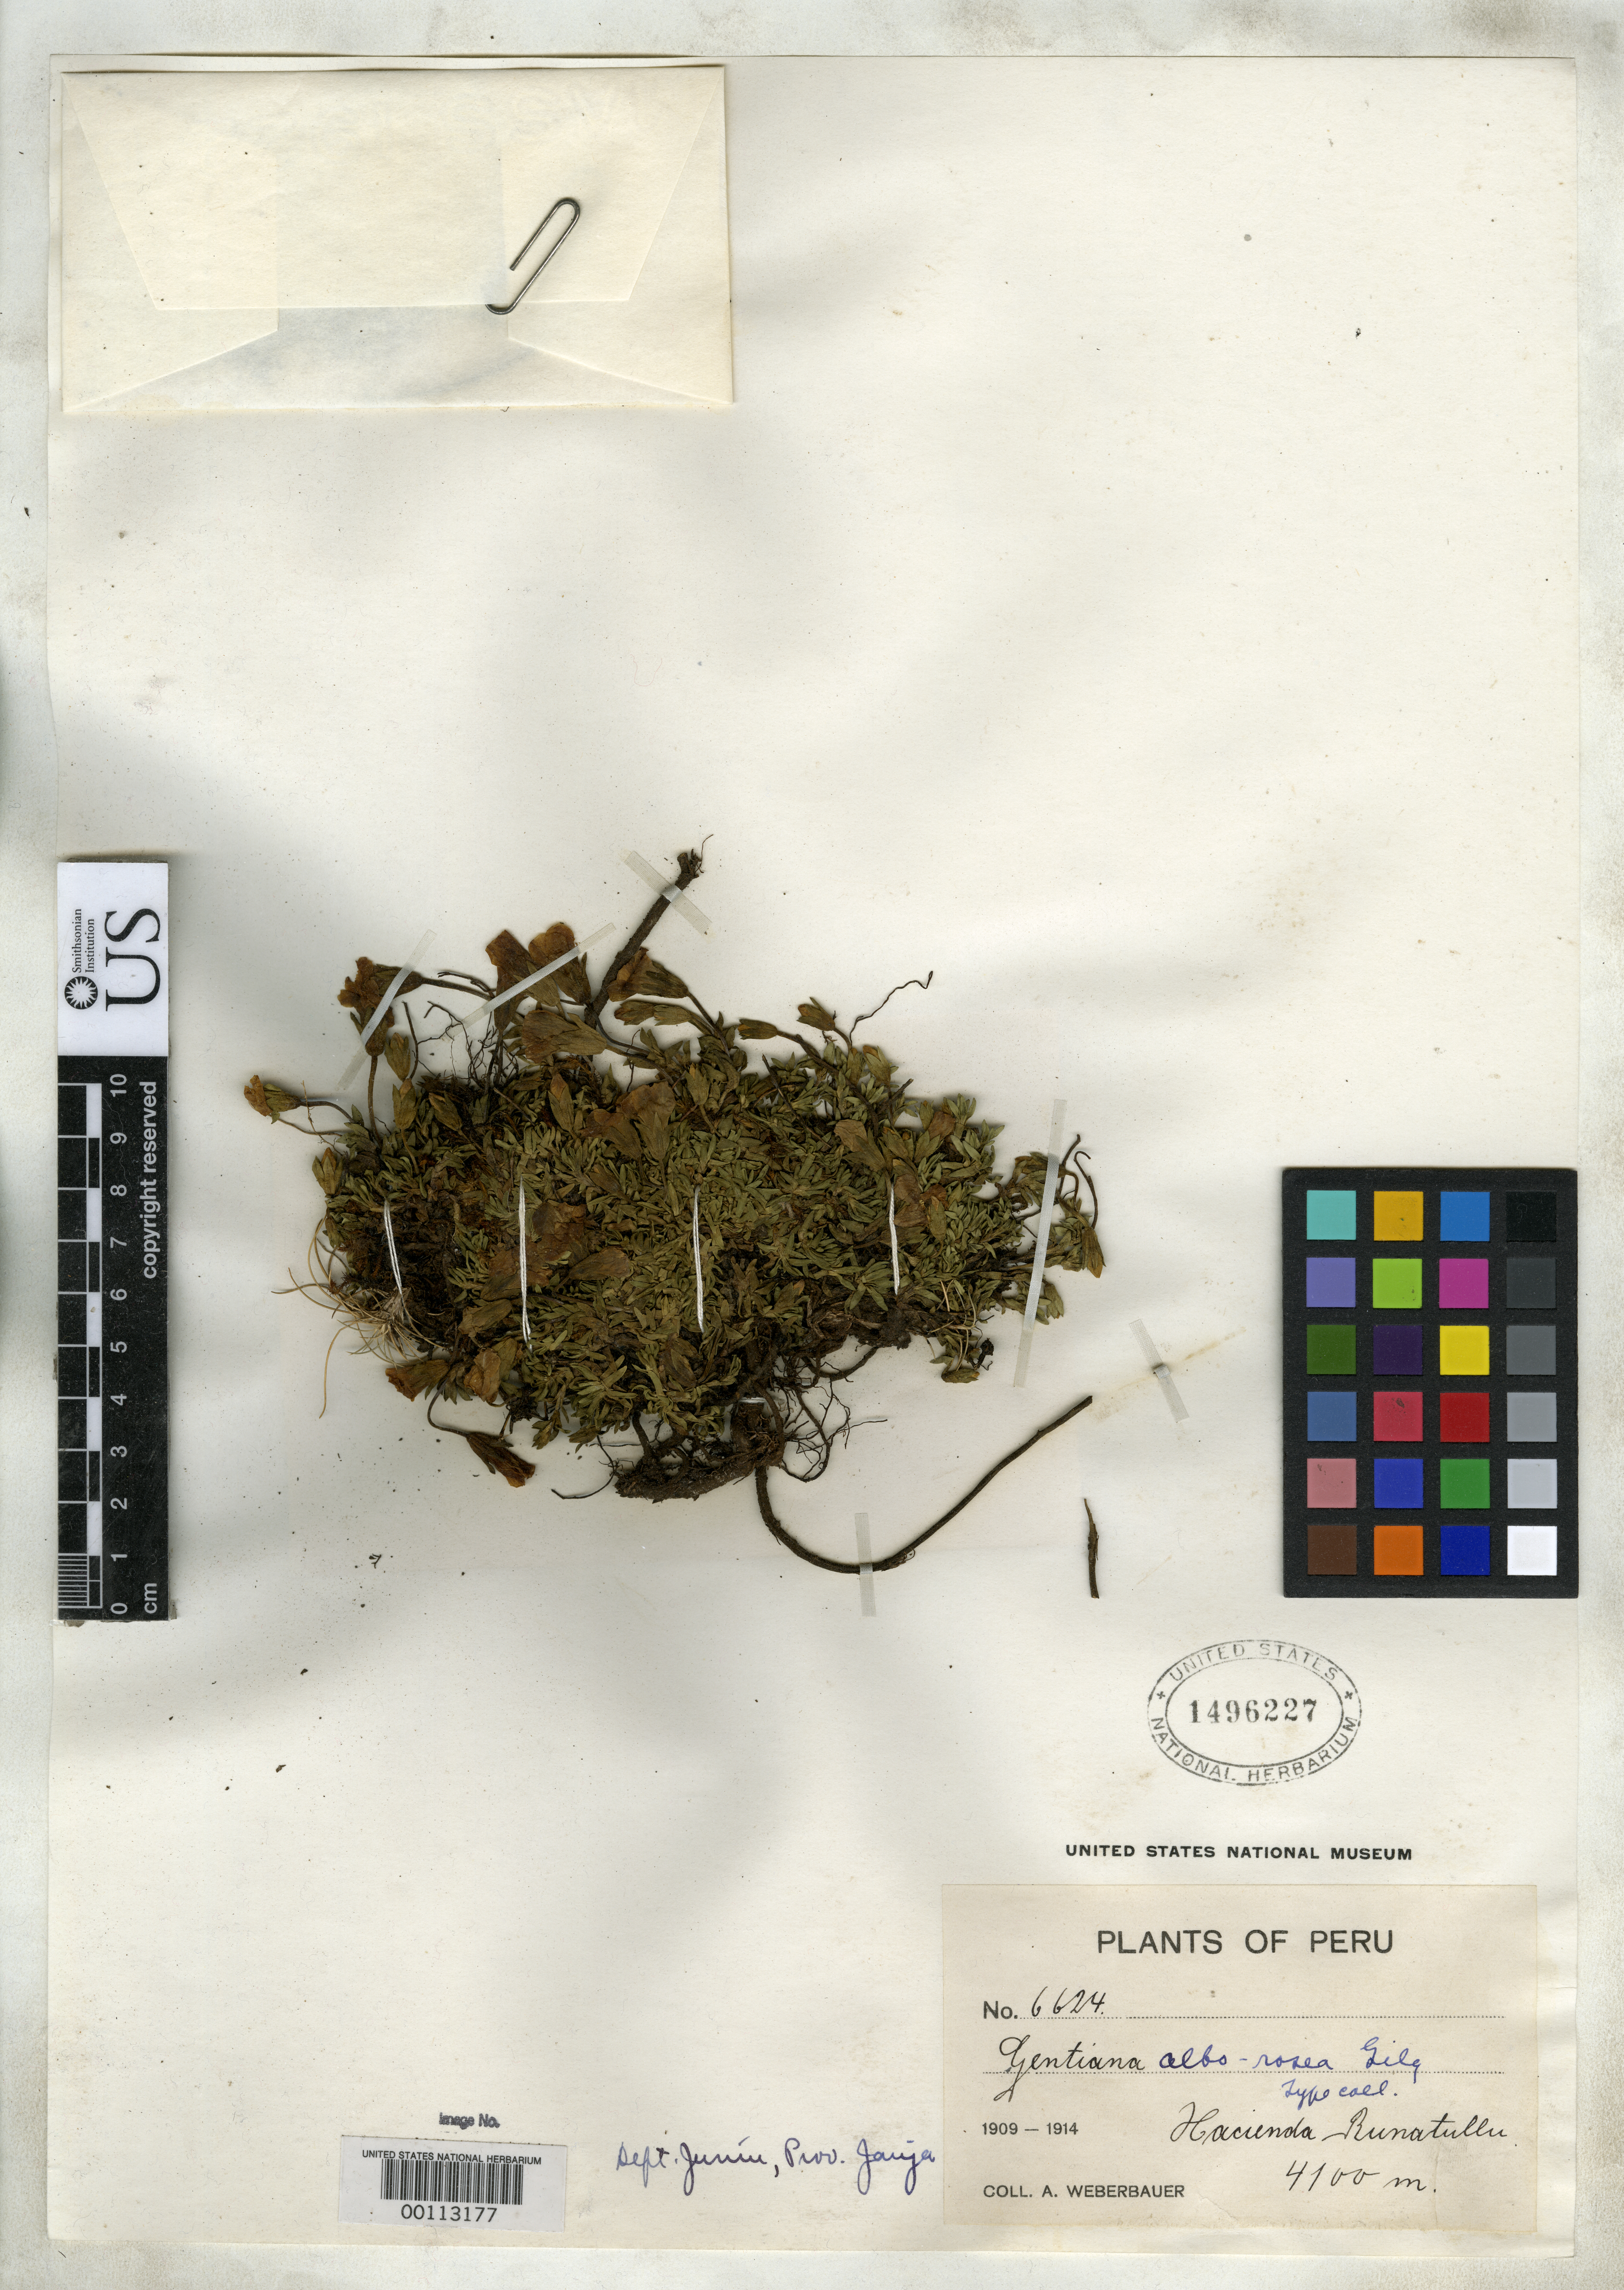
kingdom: Plantae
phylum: Tracheophyta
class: Magnoliopsida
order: Gentianales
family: Gentianaceae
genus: Gentiana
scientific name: Gentiana albo-rosea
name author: Gilg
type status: Type Collection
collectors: A. Weberbauer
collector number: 6624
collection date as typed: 1909 to -- --- 1914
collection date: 1909/1914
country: Peru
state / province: Junín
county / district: Jauja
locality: Hacienda Runatullu.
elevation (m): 4100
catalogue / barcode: US 1496227